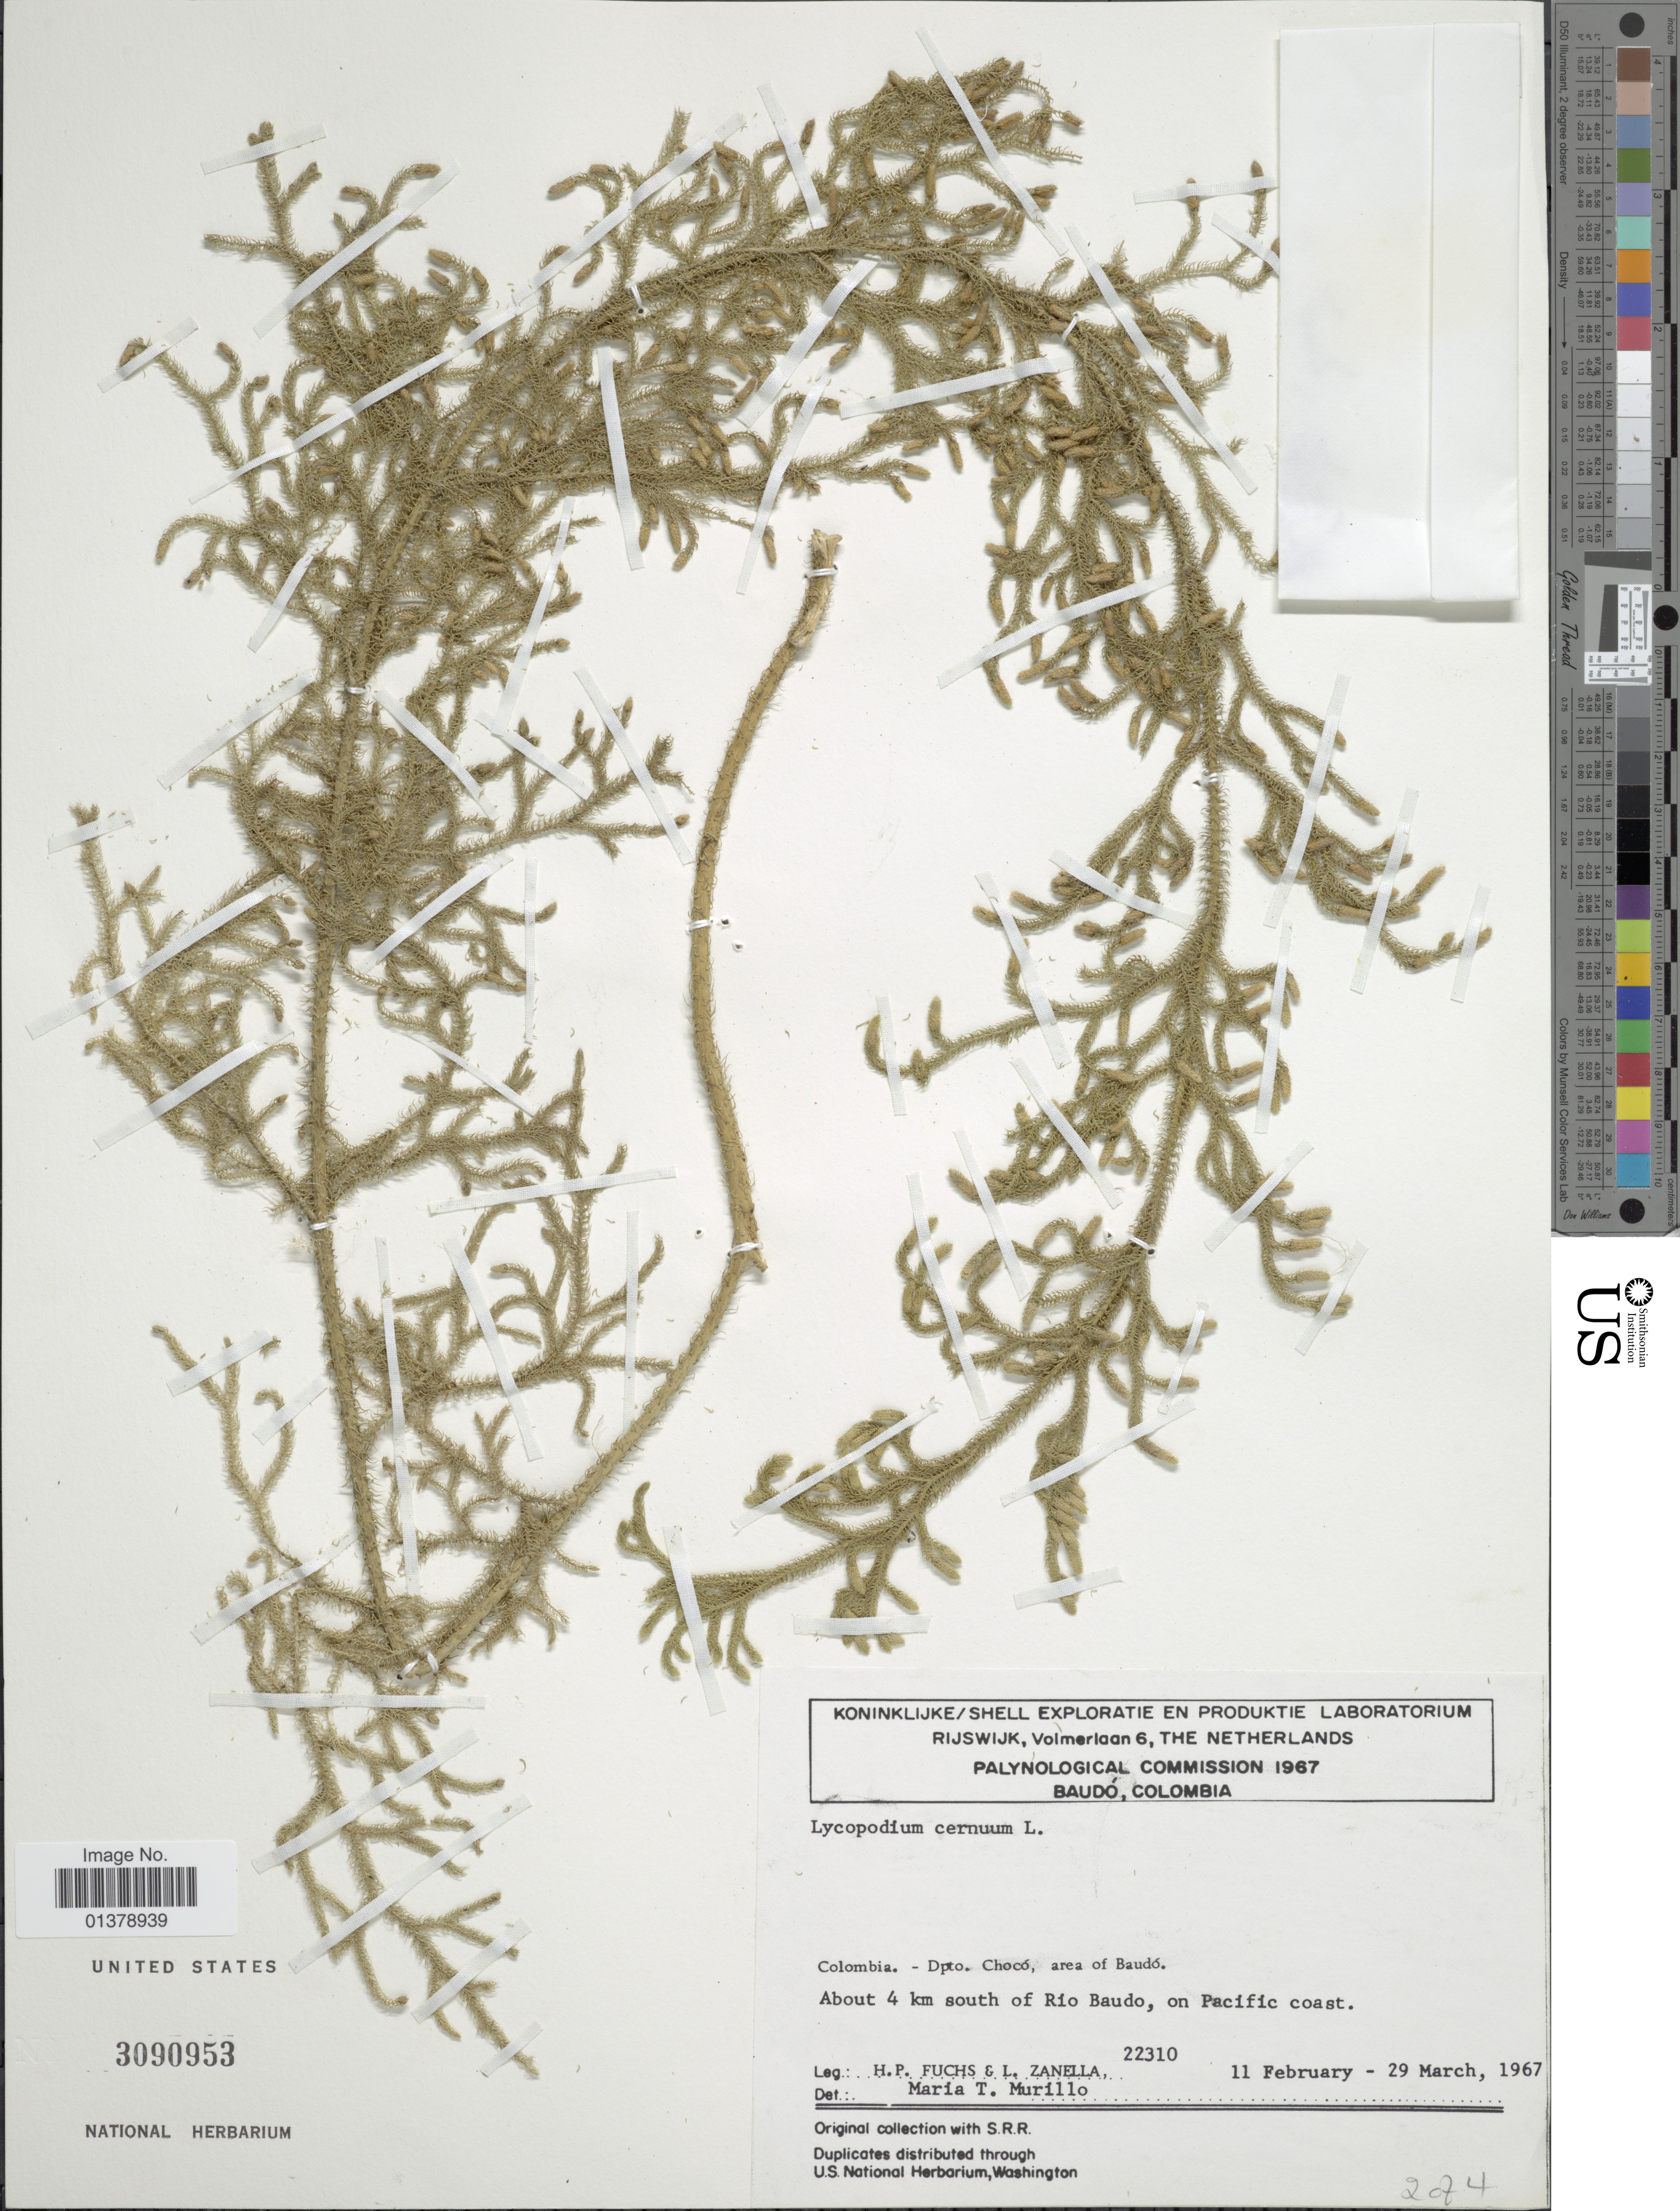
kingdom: Plantae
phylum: Tracheophyta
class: Lycopodiopsida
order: Lycopodiales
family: Lycopodiaceae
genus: Palhinhaea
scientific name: Palhinhaea cernua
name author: (L.) Vasc. & Franco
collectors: H. P. Fuchs & L. Zanella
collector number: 22310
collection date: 1967-02-11/1967-03-29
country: Colombia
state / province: Chocó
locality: Area of Baudó, about 4km south of Rio Baudo, on pacific coast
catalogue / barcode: US 3090953